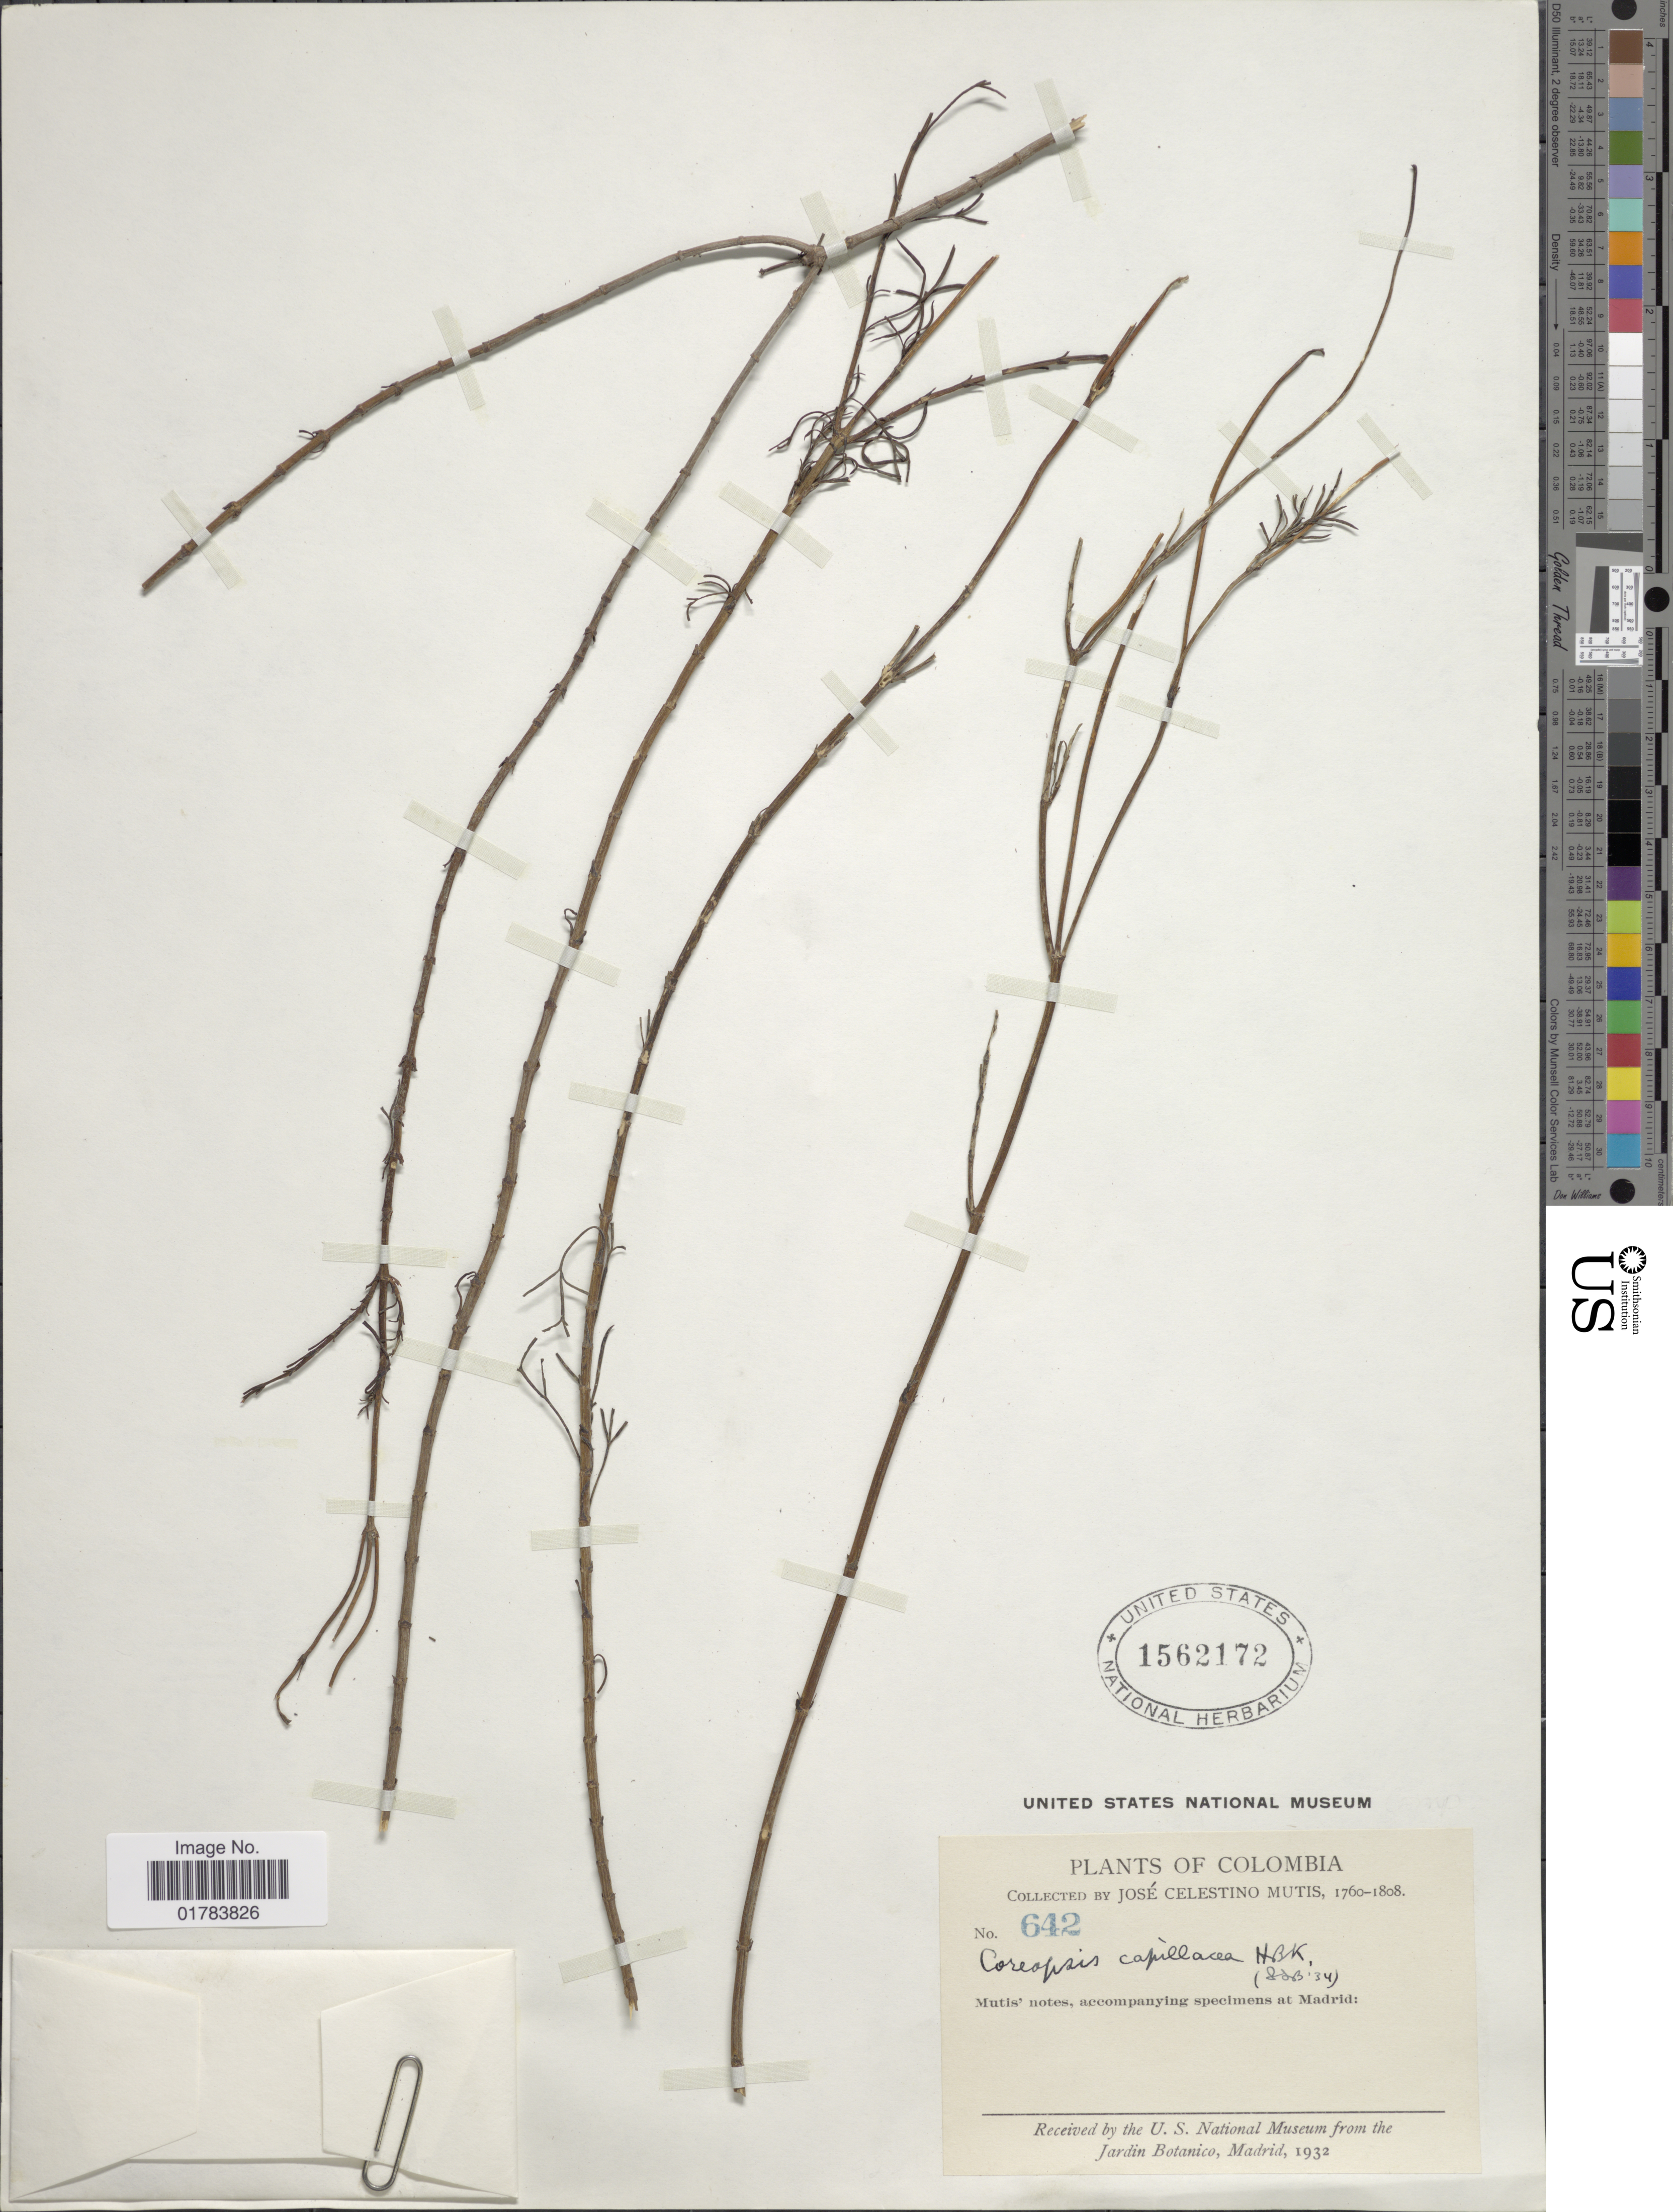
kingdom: Plantae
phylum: Tracheophyta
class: Magnoliopsida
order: Asterales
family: Asteraceae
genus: Coreopsis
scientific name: Coreopsis capillacea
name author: Kunth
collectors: J. C. B. Mutis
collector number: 642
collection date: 1760/1808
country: Colombia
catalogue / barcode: US 1562172